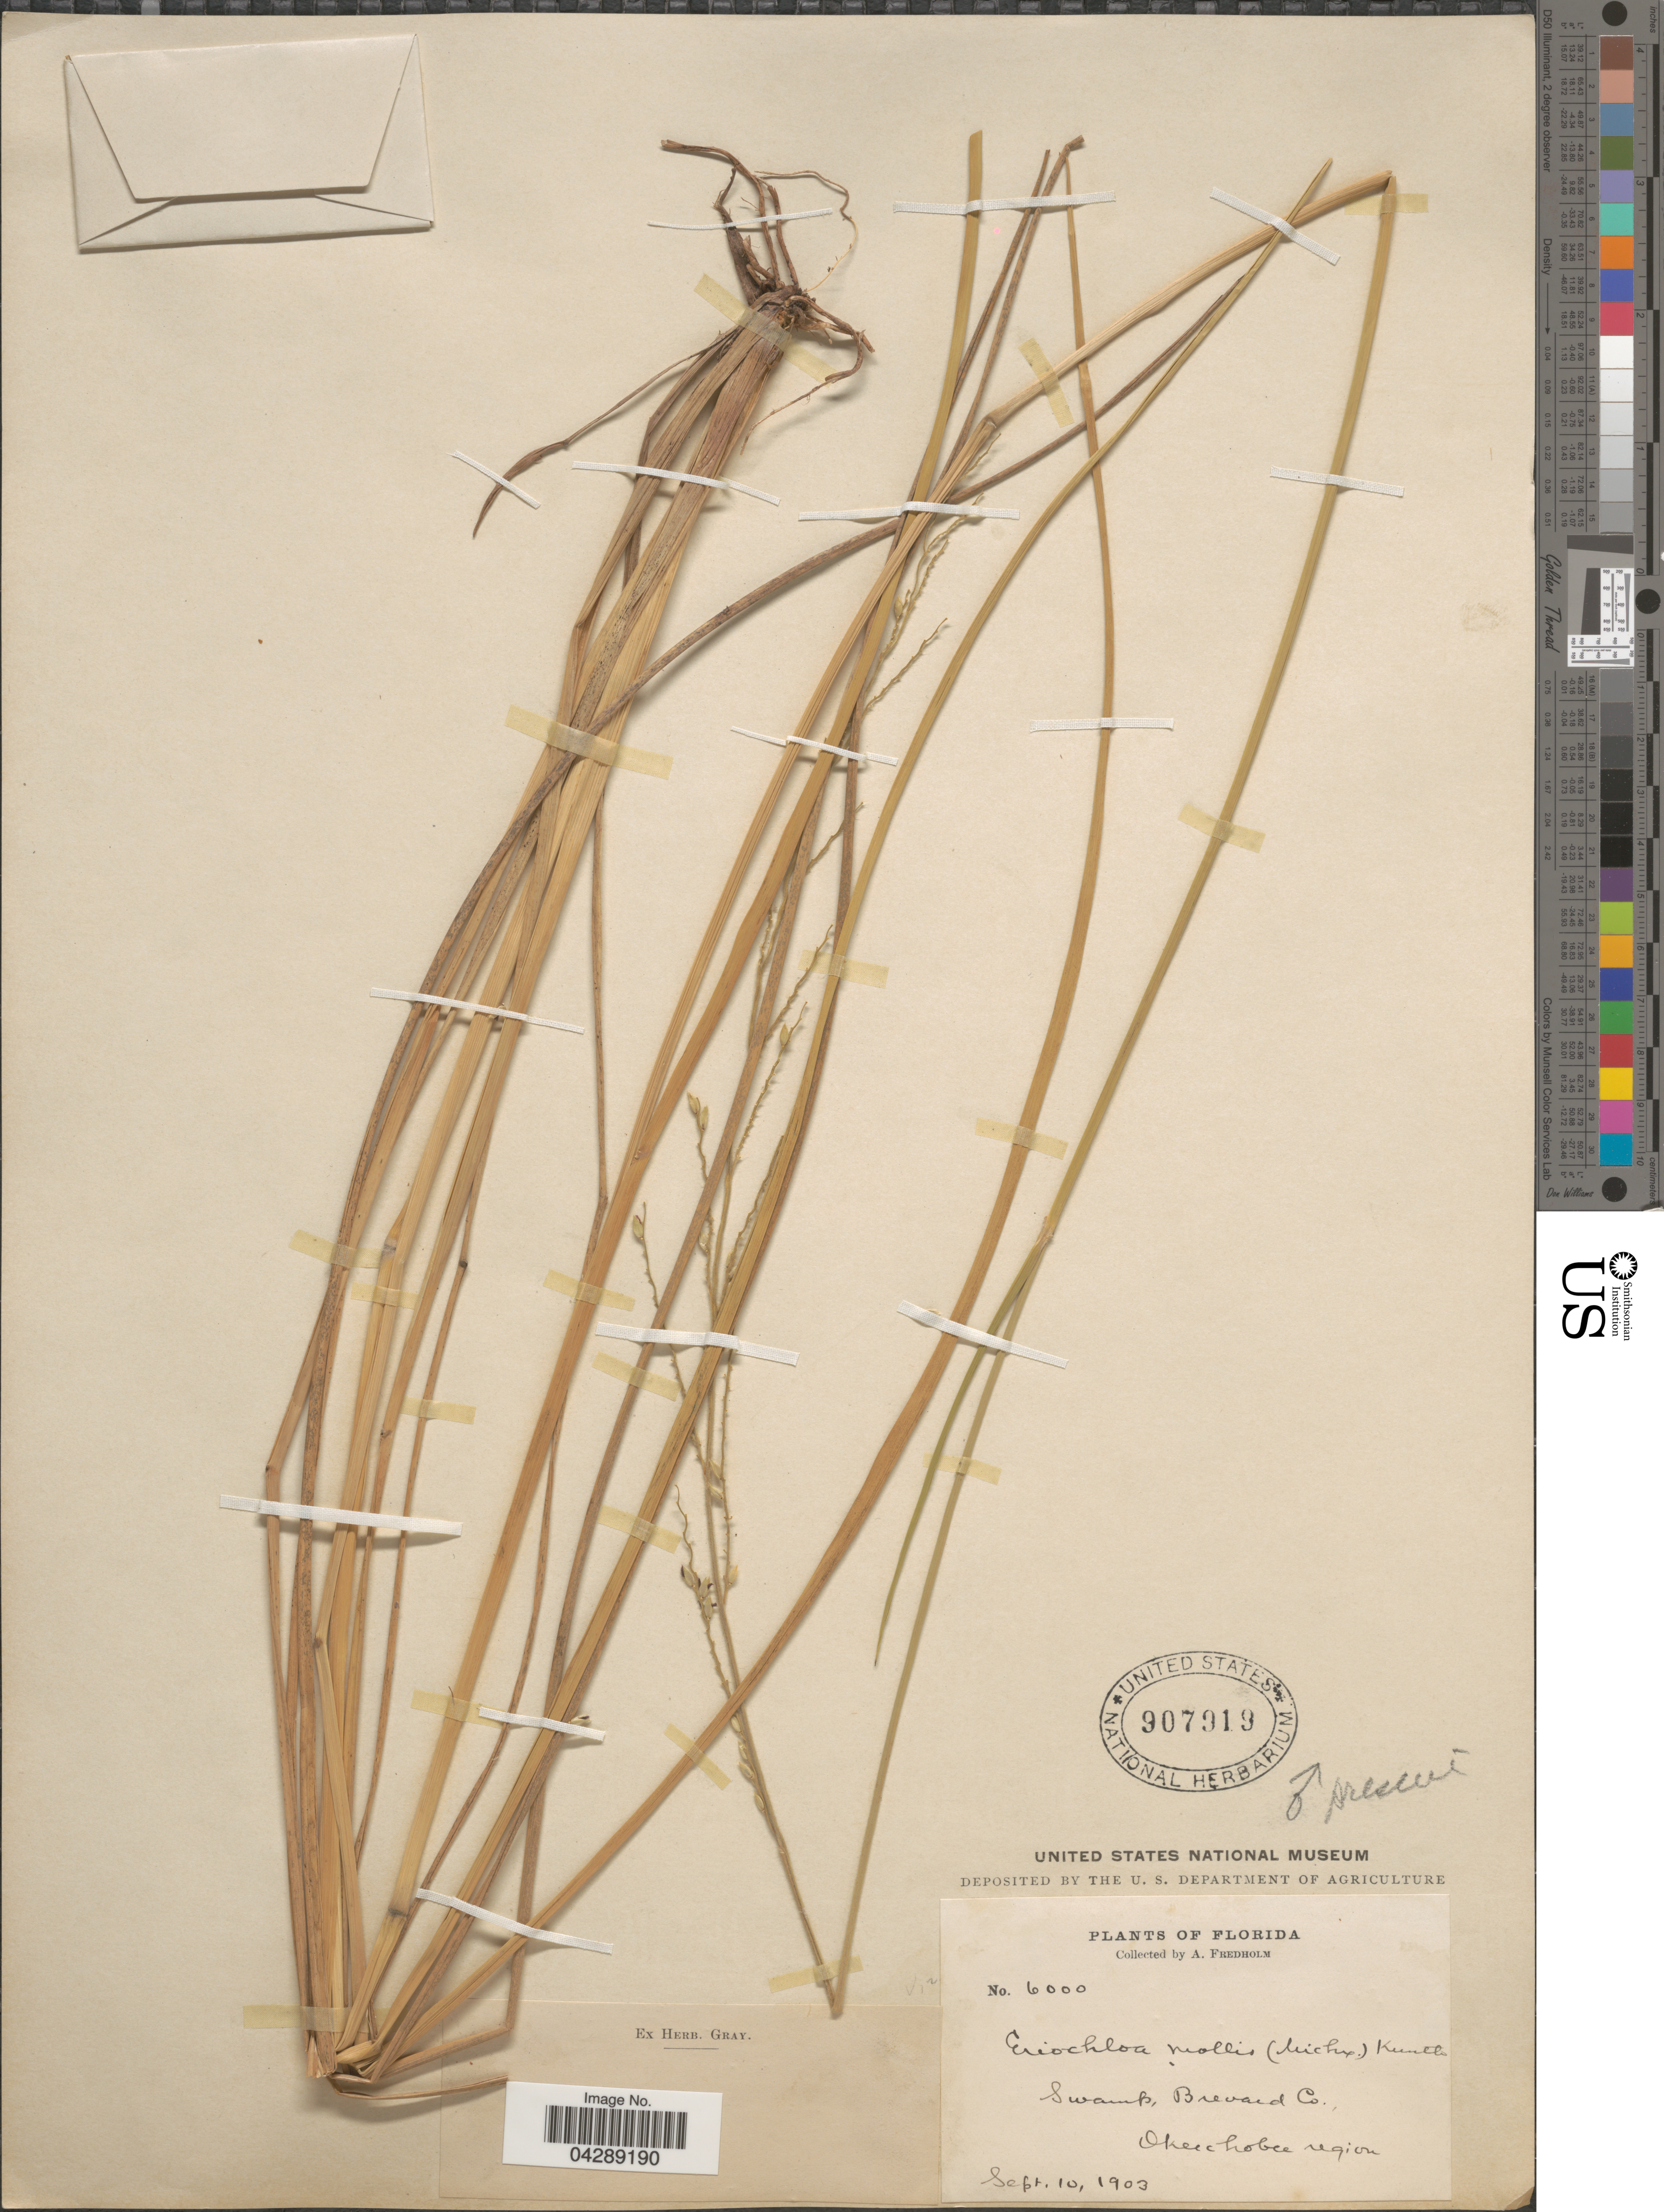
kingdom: Plantae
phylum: Tracheophyta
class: Liliopsida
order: Poales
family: Poaceae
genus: Eriochloa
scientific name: Eriochloa michauxii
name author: (Poir.) Hitchc.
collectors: A. Fredholm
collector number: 6000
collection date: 1903-09-10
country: United States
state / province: Florida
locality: Swamp, Brevard Co. Okeechobee region.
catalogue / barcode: US 907919